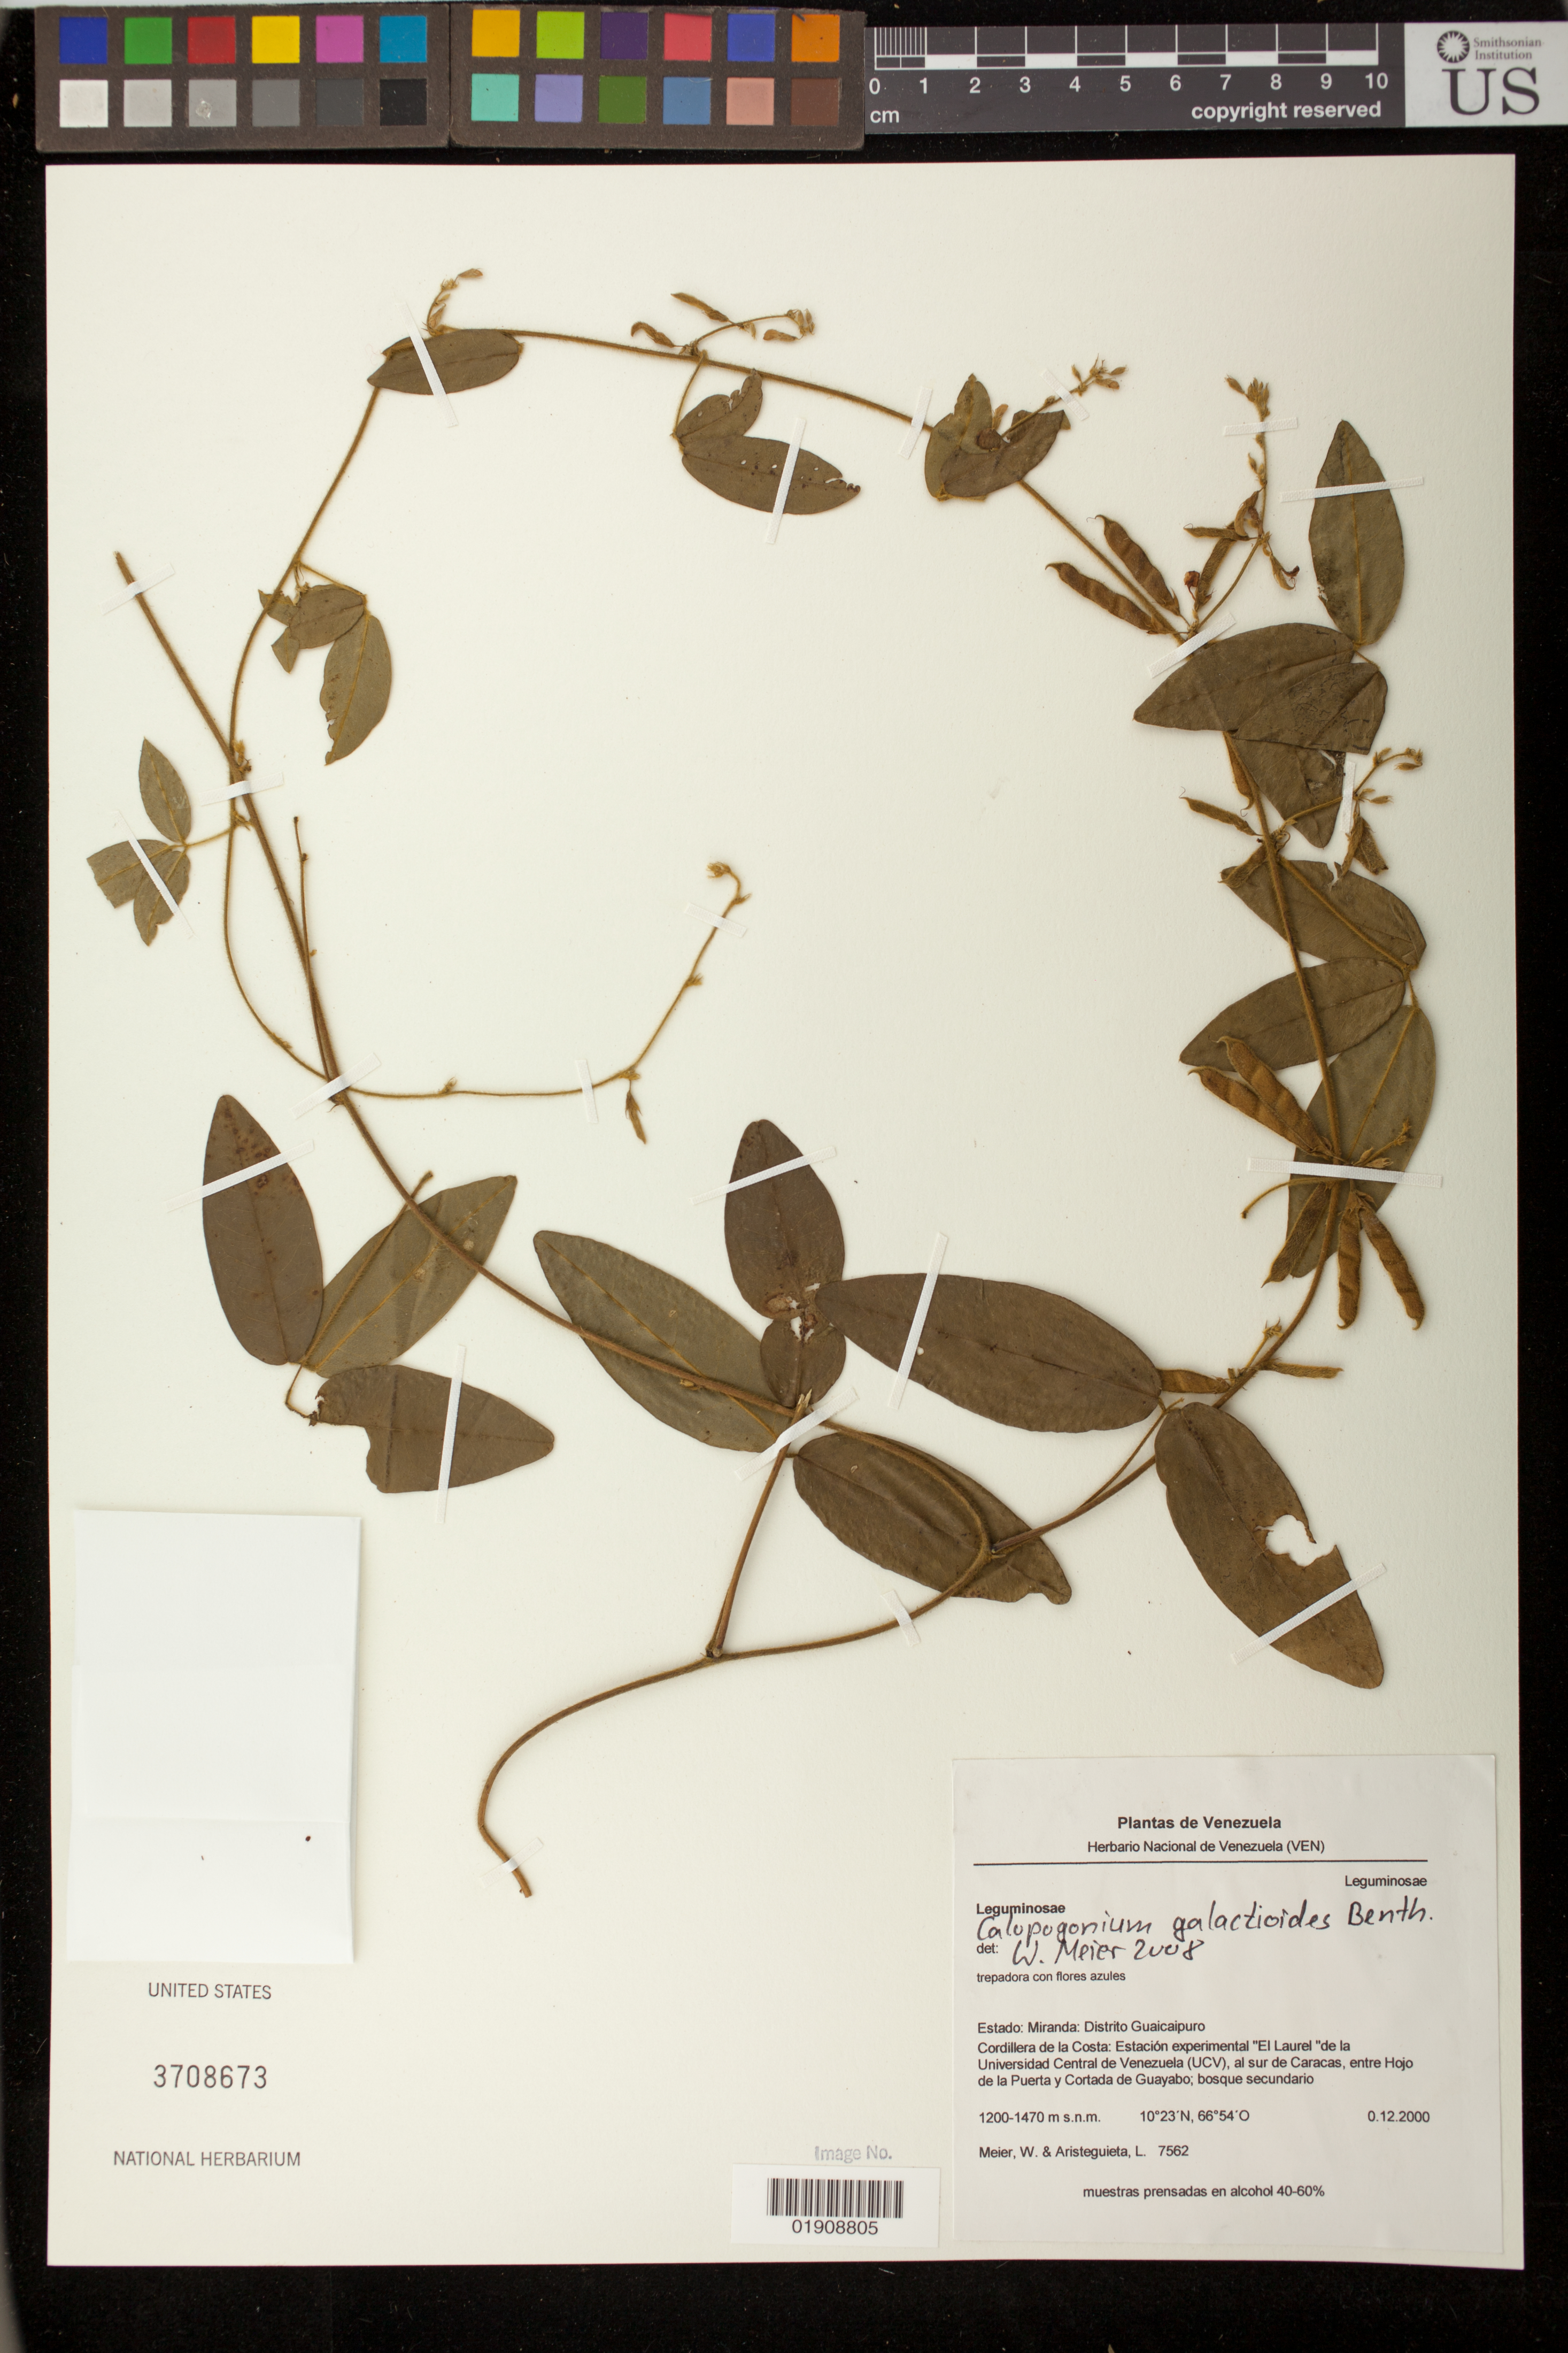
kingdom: Plantae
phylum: Tracheophyta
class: Magnoliopsida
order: Fabales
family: Fabaceae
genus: Calopogonium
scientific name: Calopogonium galactioides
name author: (Kunth) Hemsl.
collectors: W. Meier & L. Aristeguieta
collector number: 7562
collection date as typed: December 2000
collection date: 2000-12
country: Venezuela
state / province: Miranda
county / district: Guaicaipuro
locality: Cordillera de al Costa: Estacion experimental "El Laurel" de la Universidad Centreal de Venezuela, al sur de Caracas, entre Hojo de la Puerta y Cortada de Guayabo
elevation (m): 1200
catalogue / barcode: US 3708673